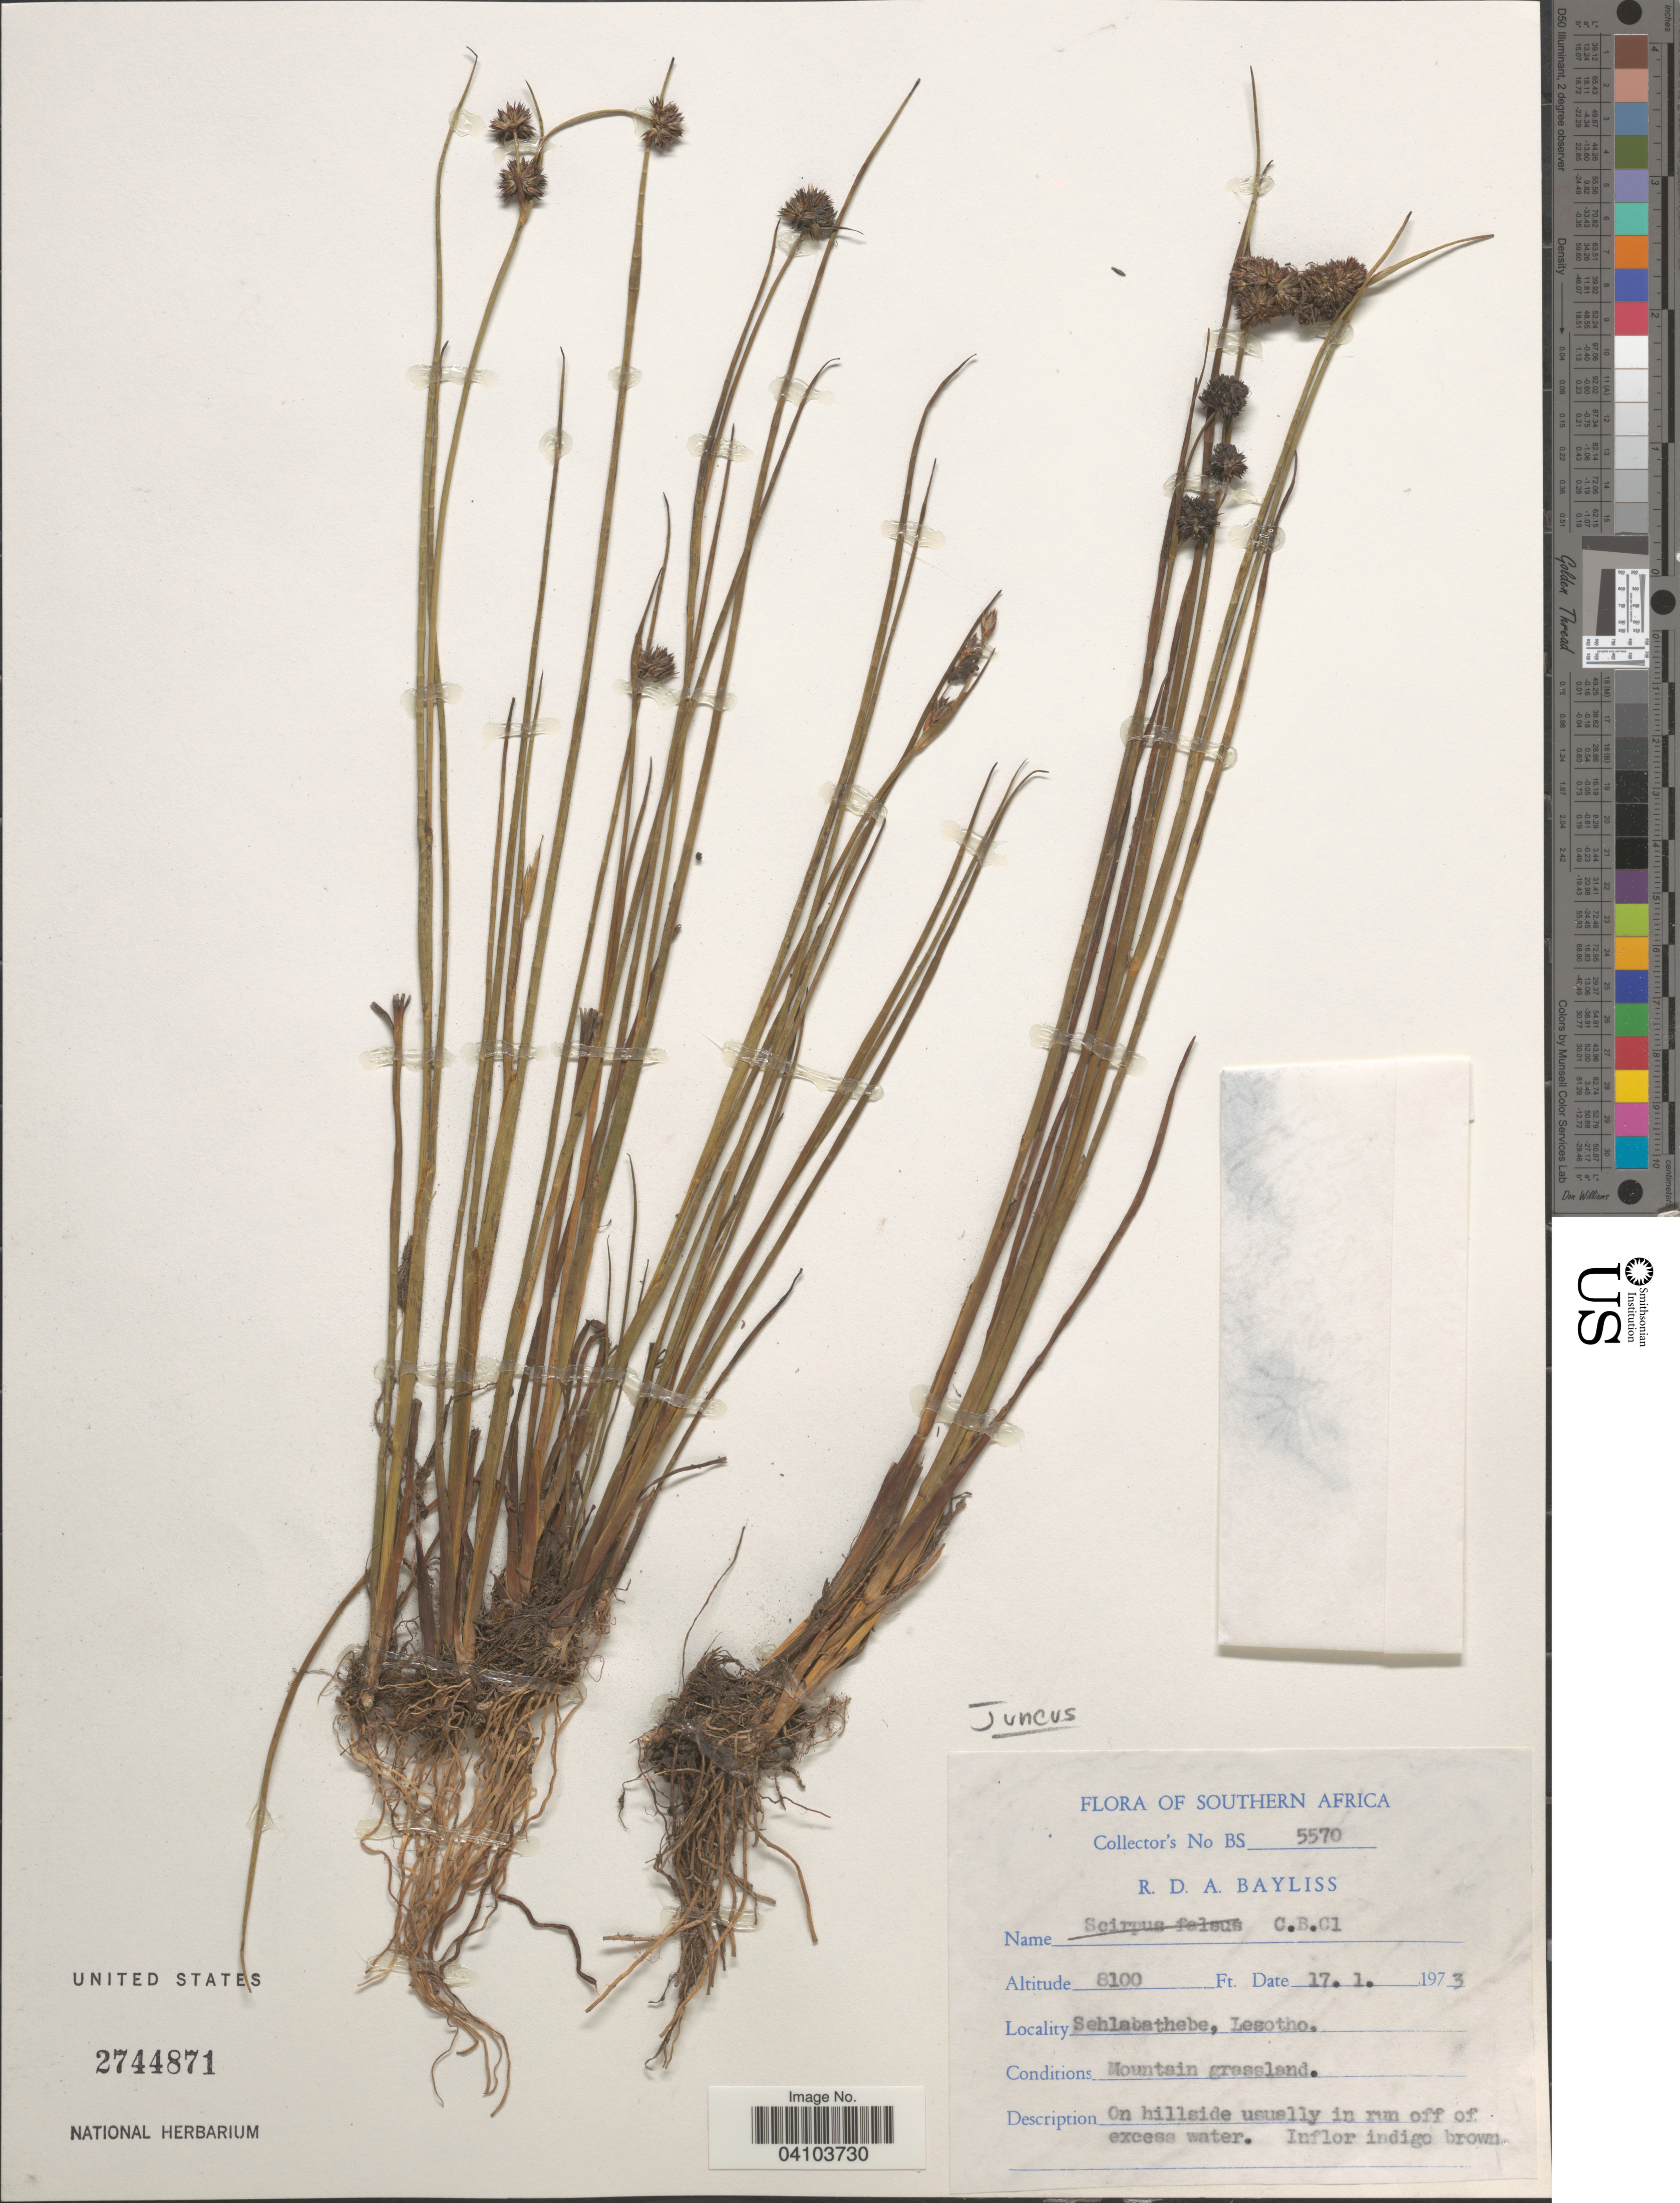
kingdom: Plantae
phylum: Tracheophyta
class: Liliopsida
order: Poales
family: Juncaceae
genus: Juncus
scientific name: Juncus sp.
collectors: R. Bayliss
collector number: BS 5570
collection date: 1973-01-17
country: Lesotho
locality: Sehlabathebe.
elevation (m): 2469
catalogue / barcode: US 2744871